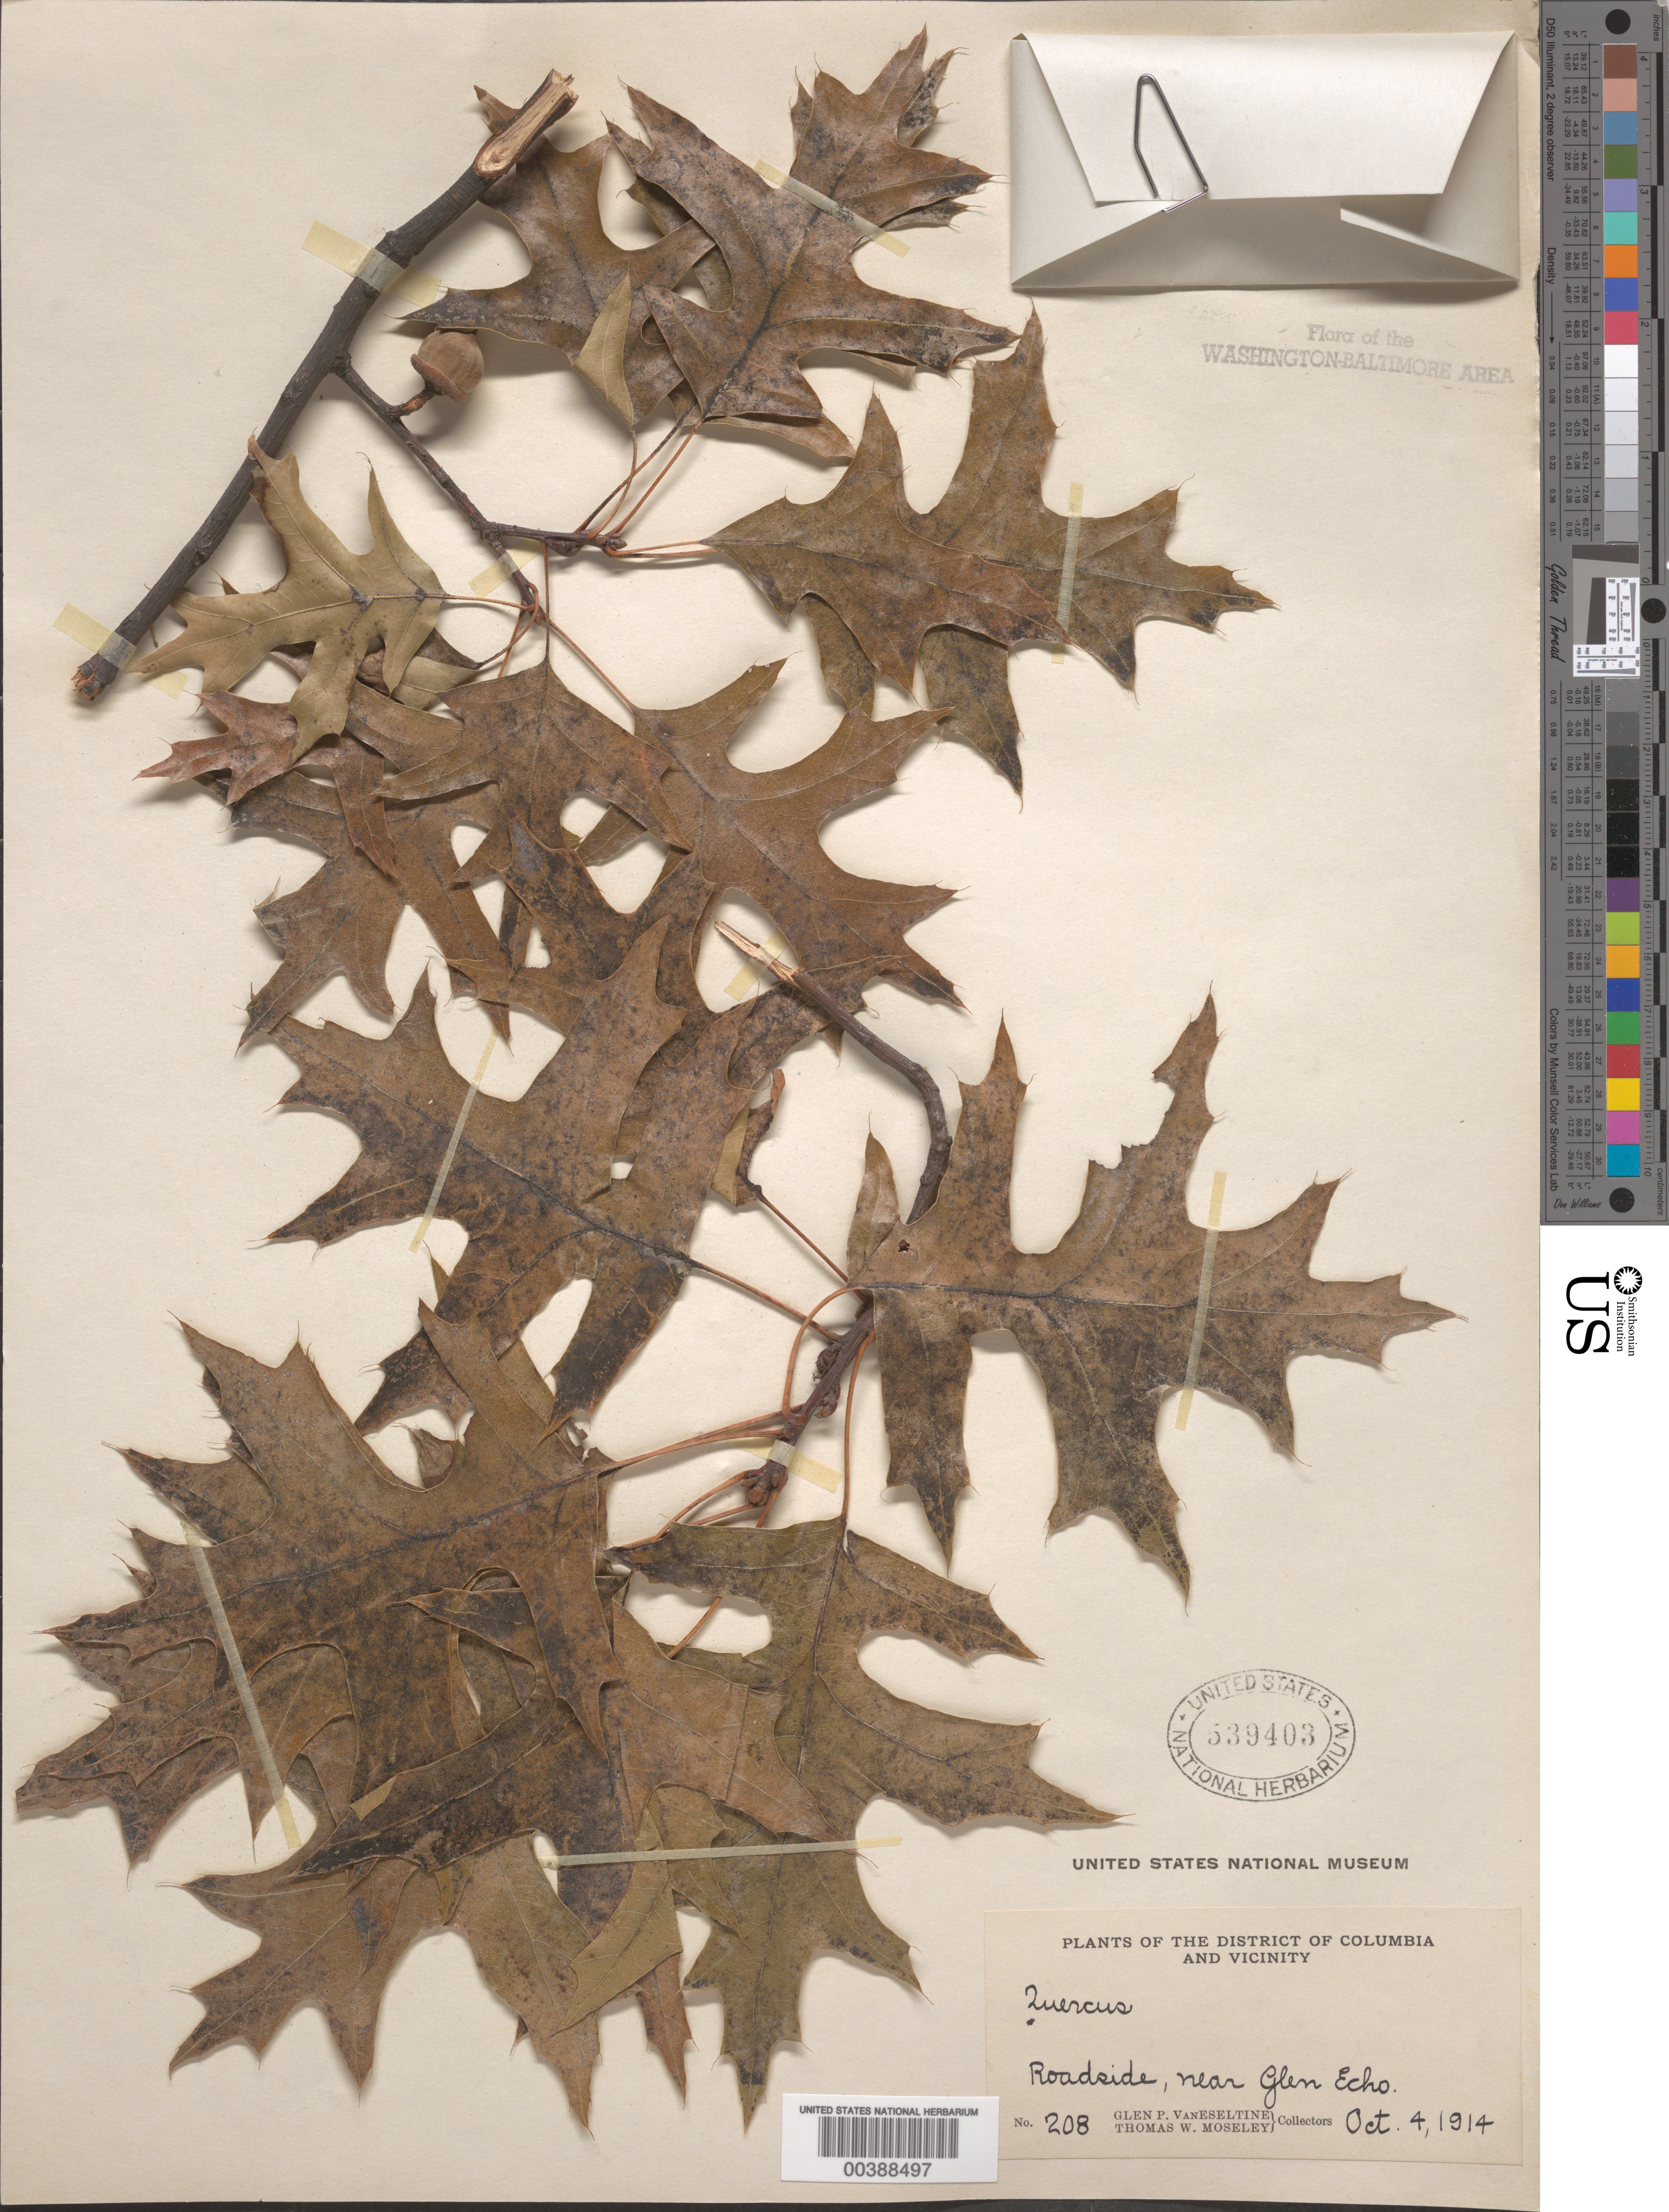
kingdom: Plantae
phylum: Tracheophyta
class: Magnoliopsida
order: Fagales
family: Fagaceae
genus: Quercus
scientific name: Quercus palustris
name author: Münchh.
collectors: G. P. Van Eseltine & T. Moseley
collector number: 208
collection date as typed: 04 Oct 1914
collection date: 1914-10-04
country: United States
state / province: Maryland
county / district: Montgomery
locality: Glen Echo vicinity C. & O. Canal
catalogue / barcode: US 539403